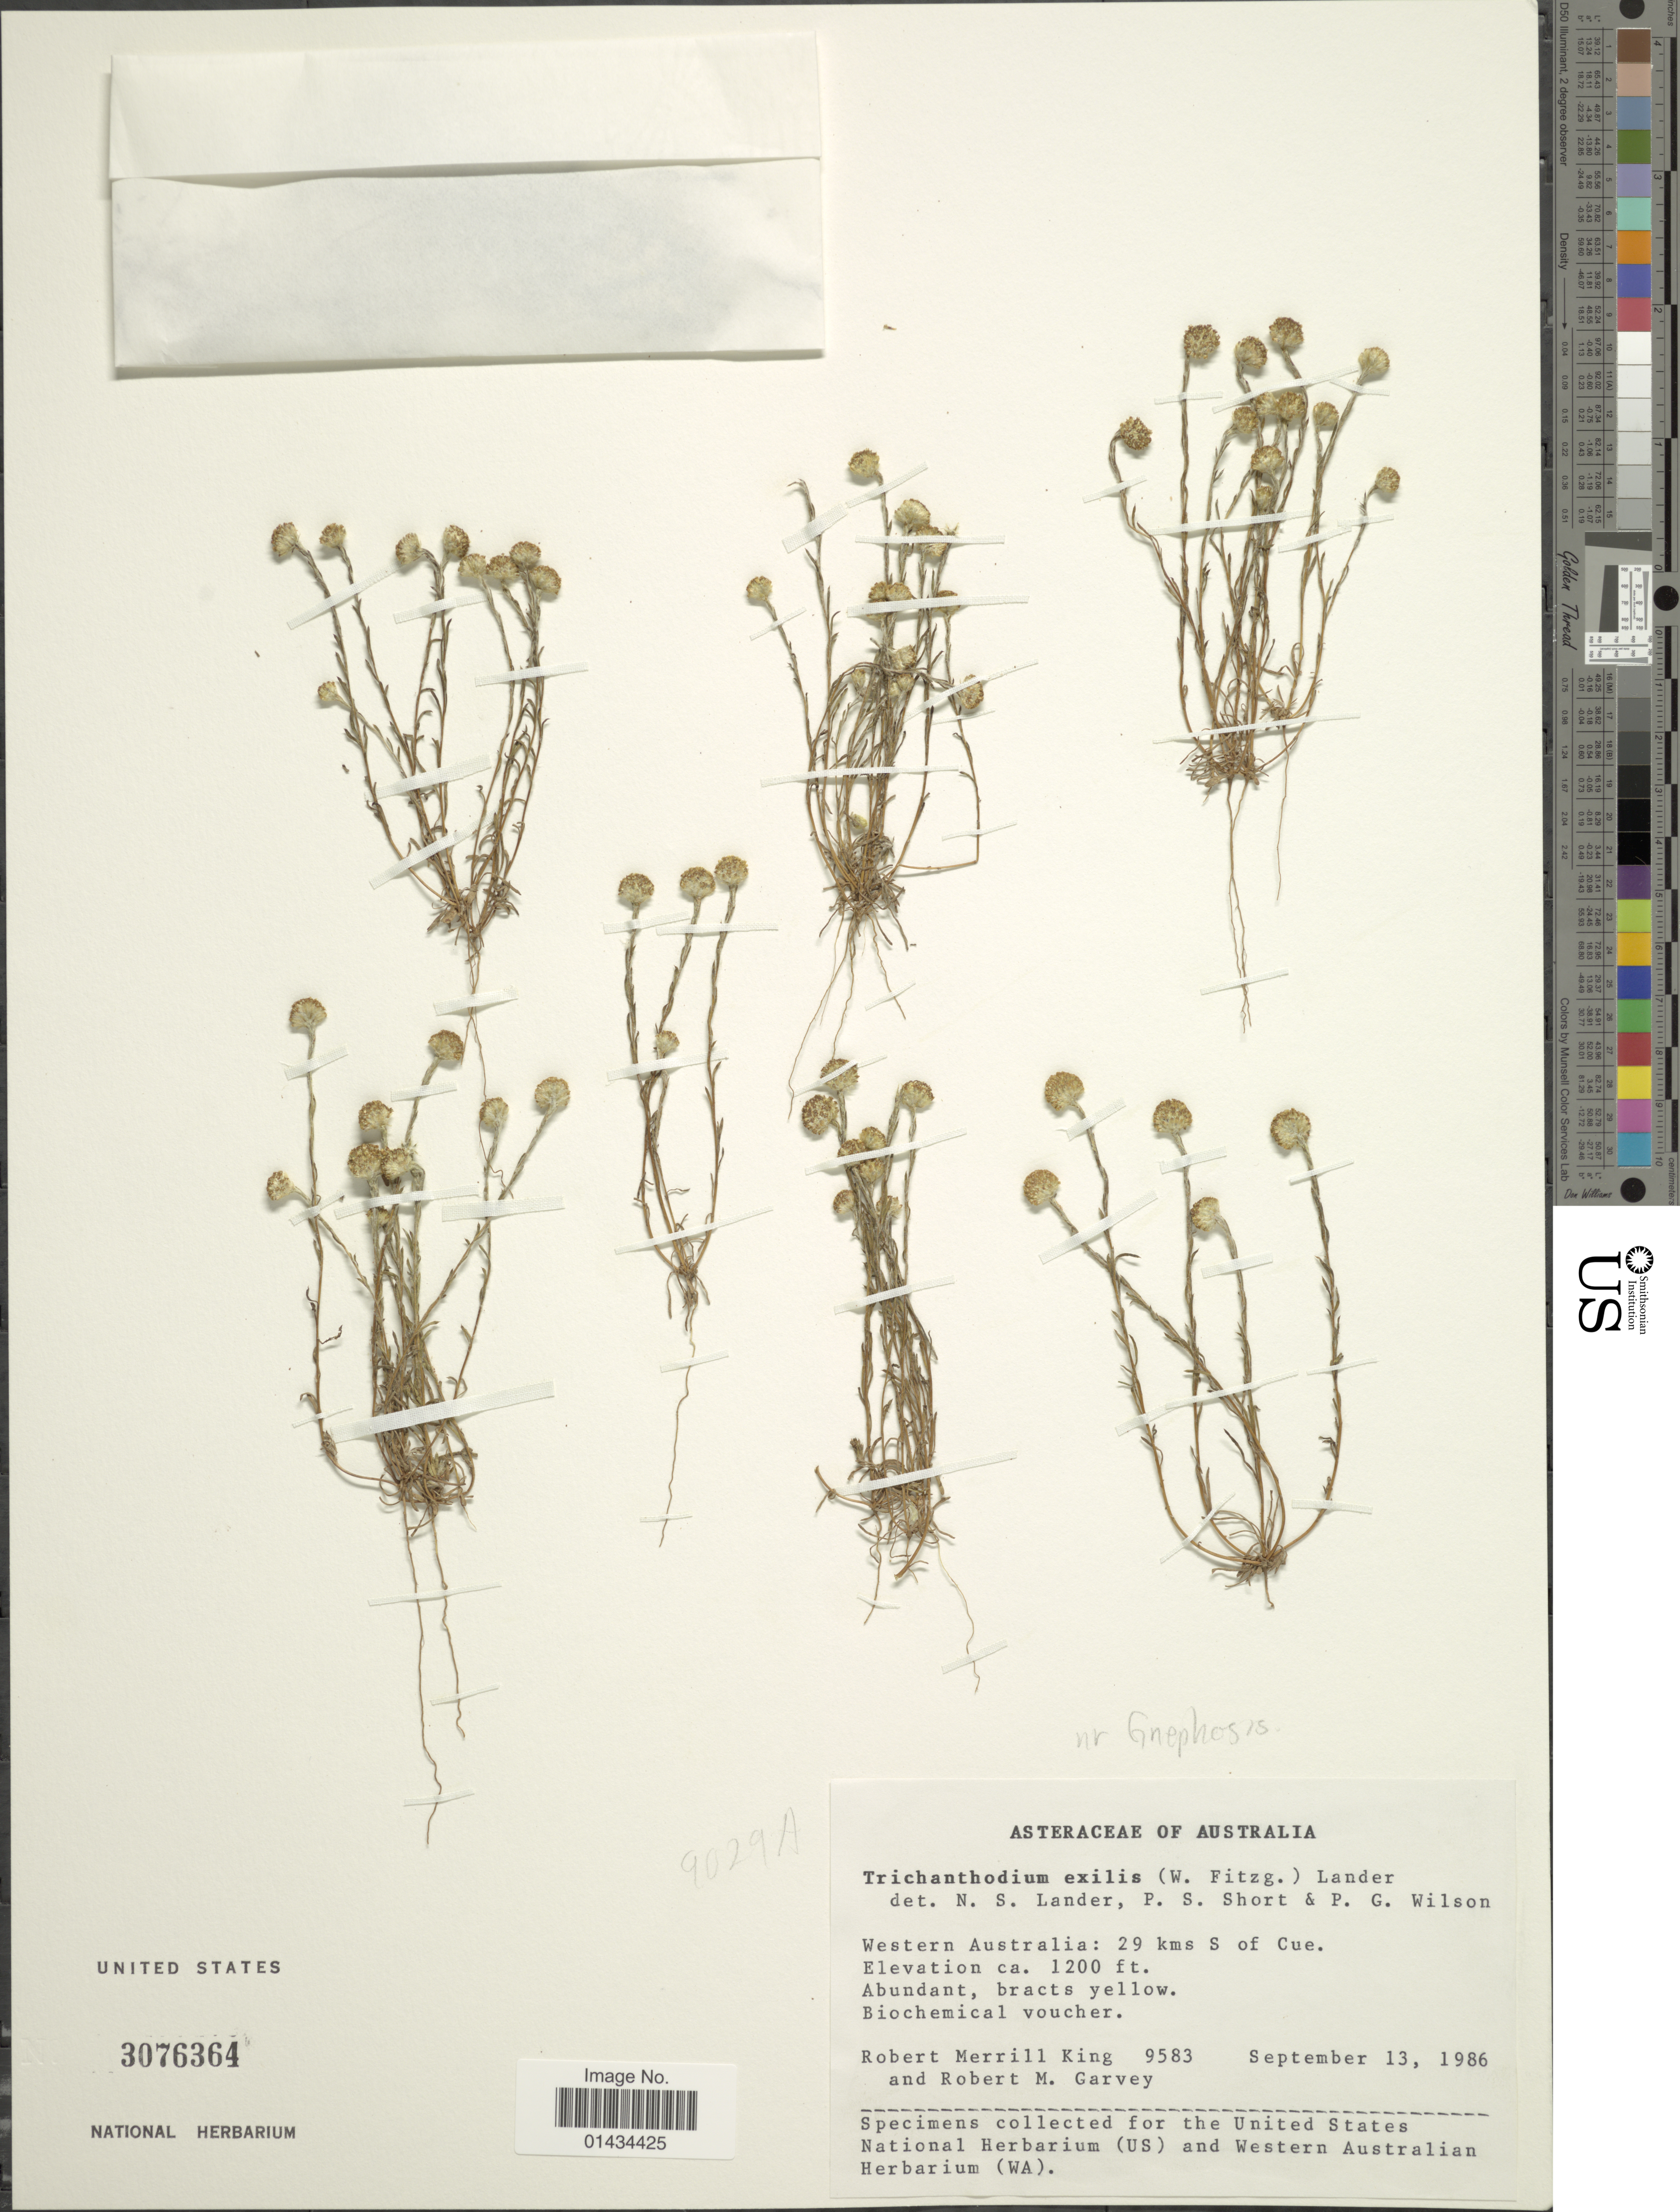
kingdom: Plantae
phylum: Tracheophyta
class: Magnoliopsida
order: Asterales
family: Asteraceae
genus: Trichanthodium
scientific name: Trichanthodium exilis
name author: (W. Fitzg.) P.S. Short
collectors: R. M. King & R. Garvey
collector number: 9583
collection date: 1986-09-13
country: Australia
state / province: Western Australia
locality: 29 kms S of Cue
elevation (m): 366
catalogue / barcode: US 3076364